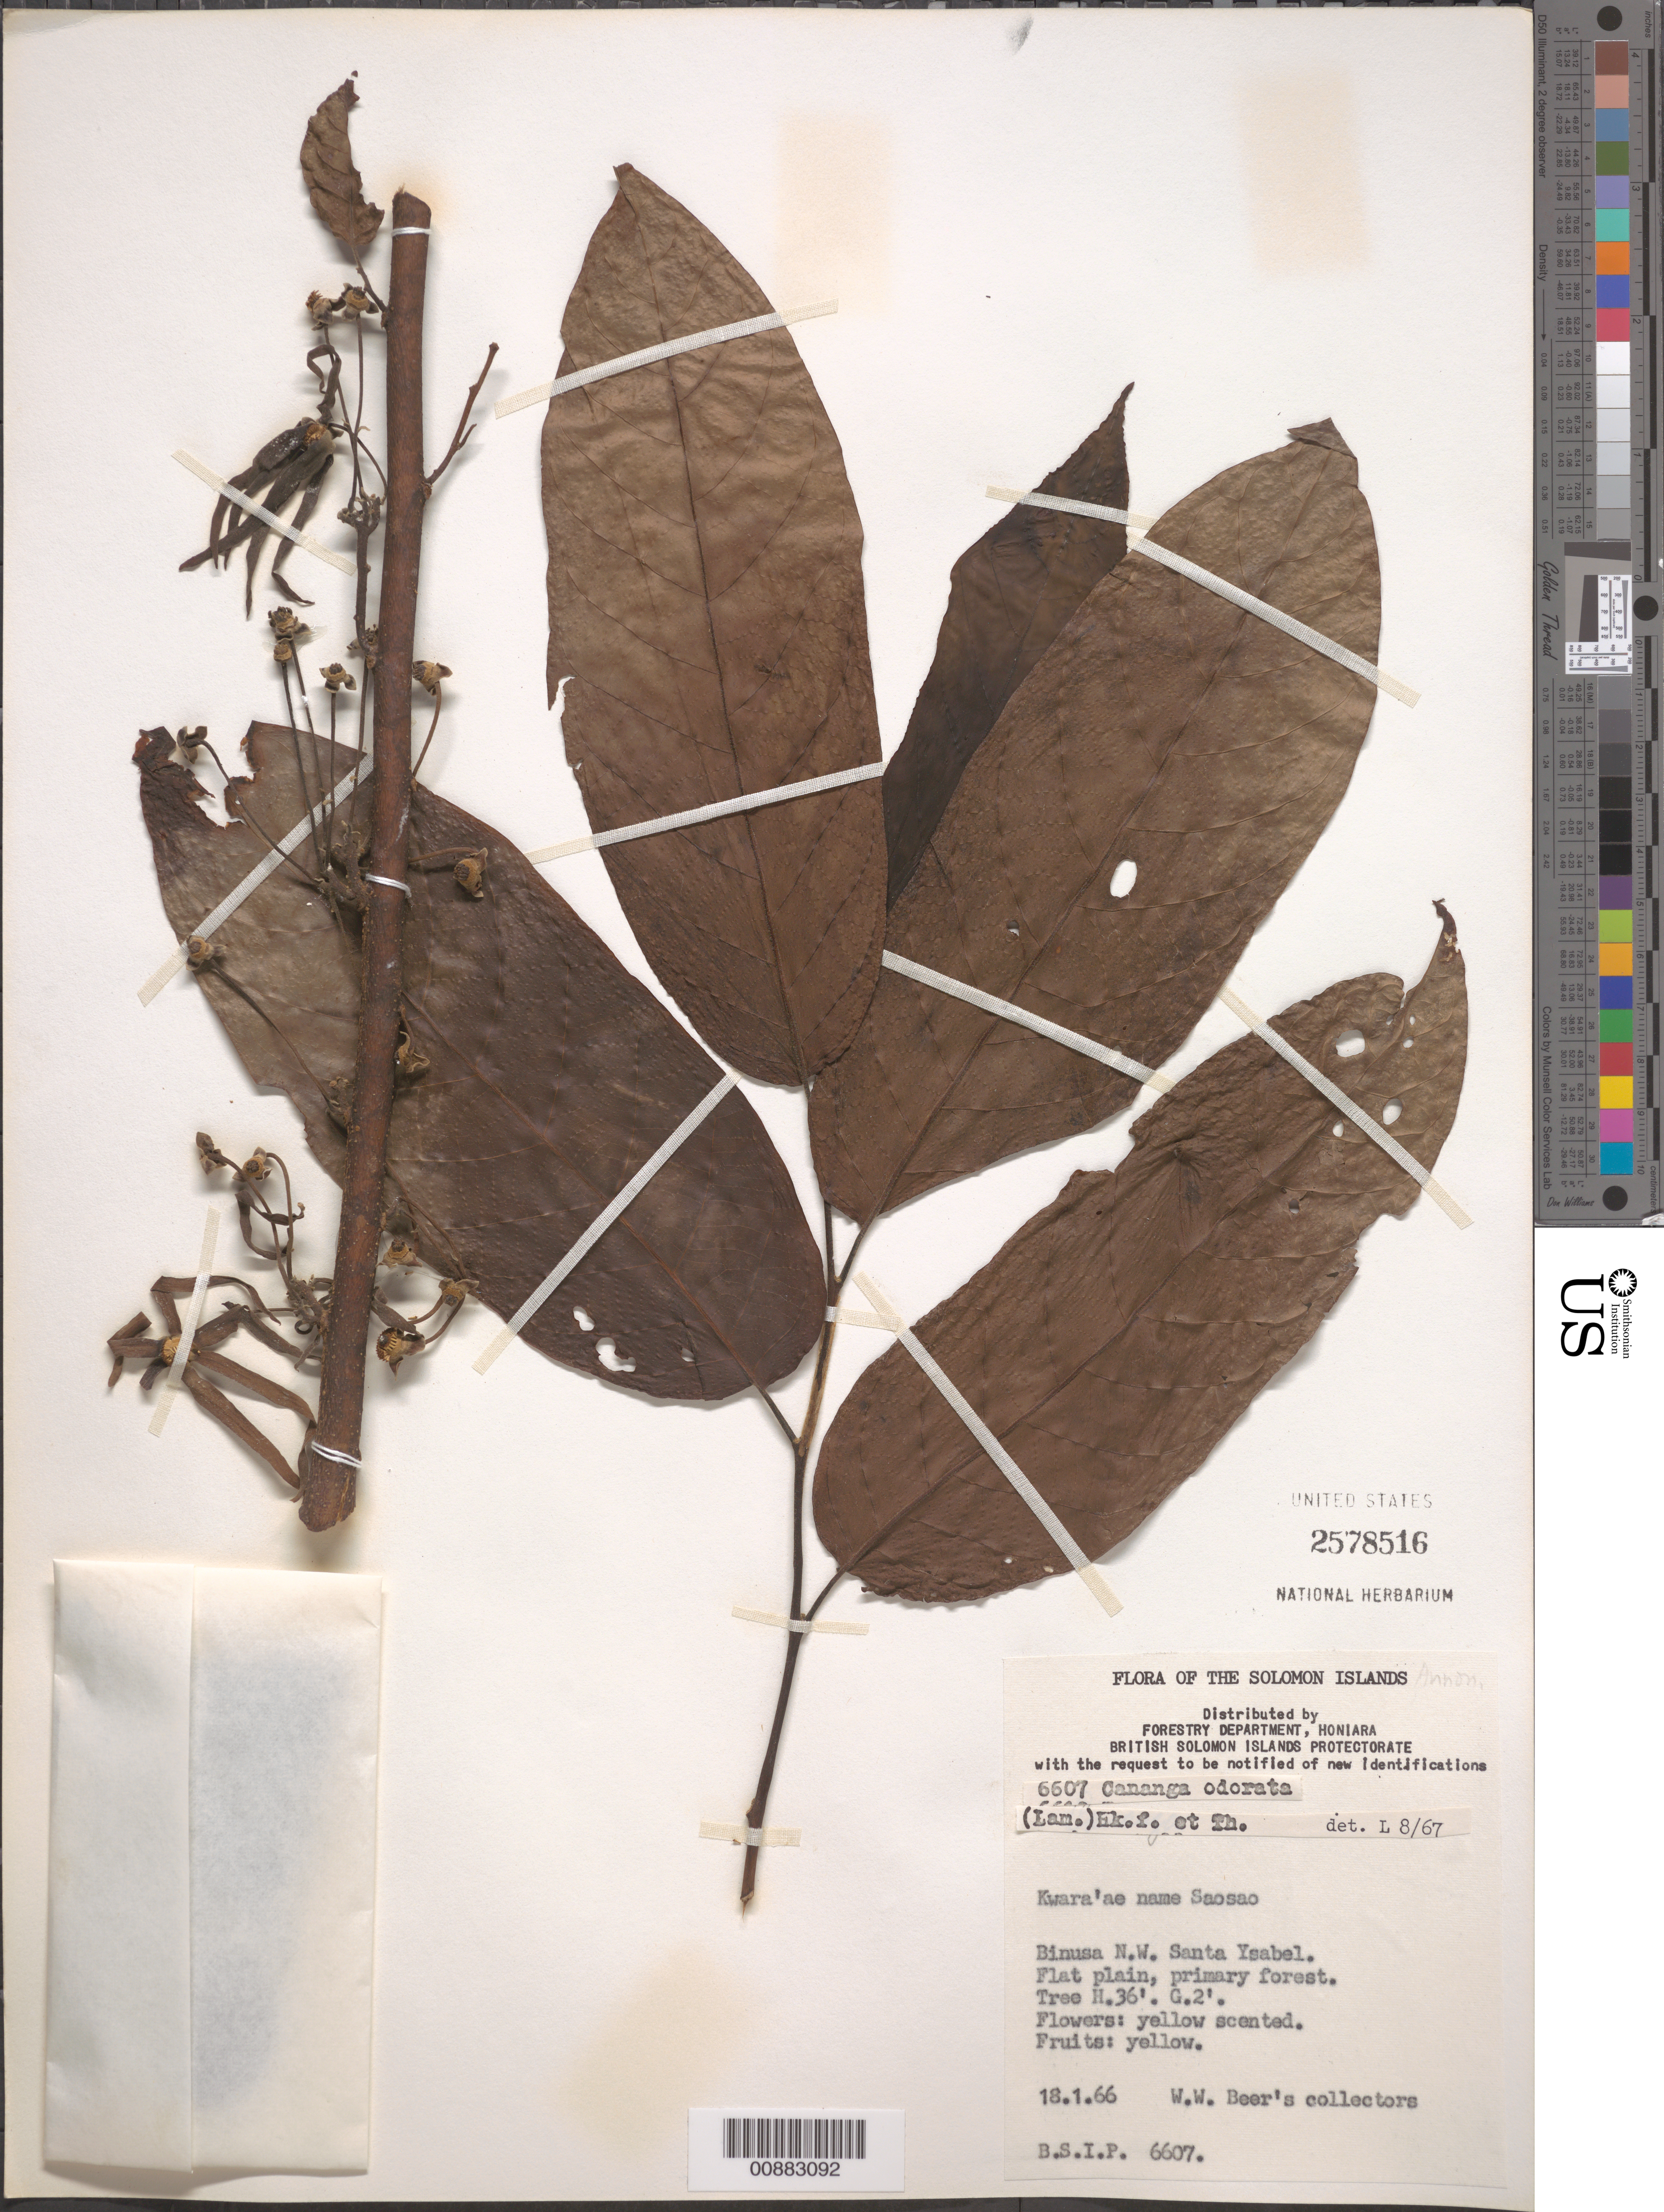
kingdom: Plantae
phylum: Tracheophyta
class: Magnoliopsida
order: Magnoliales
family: Annonaceae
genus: Cananga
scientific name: Cananga odorata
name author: (Lam.) Hook. f. & Thomson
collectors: W. Beer's Collectors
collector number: BSIP 6607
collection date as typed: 18 Jan 1966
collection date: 1966-01-18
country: Solomon Islands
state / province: Isabel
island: Santa Isabel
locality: Binusa NW Santa Ysabel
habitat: flat plain, primary forest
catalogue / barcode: US 2578516